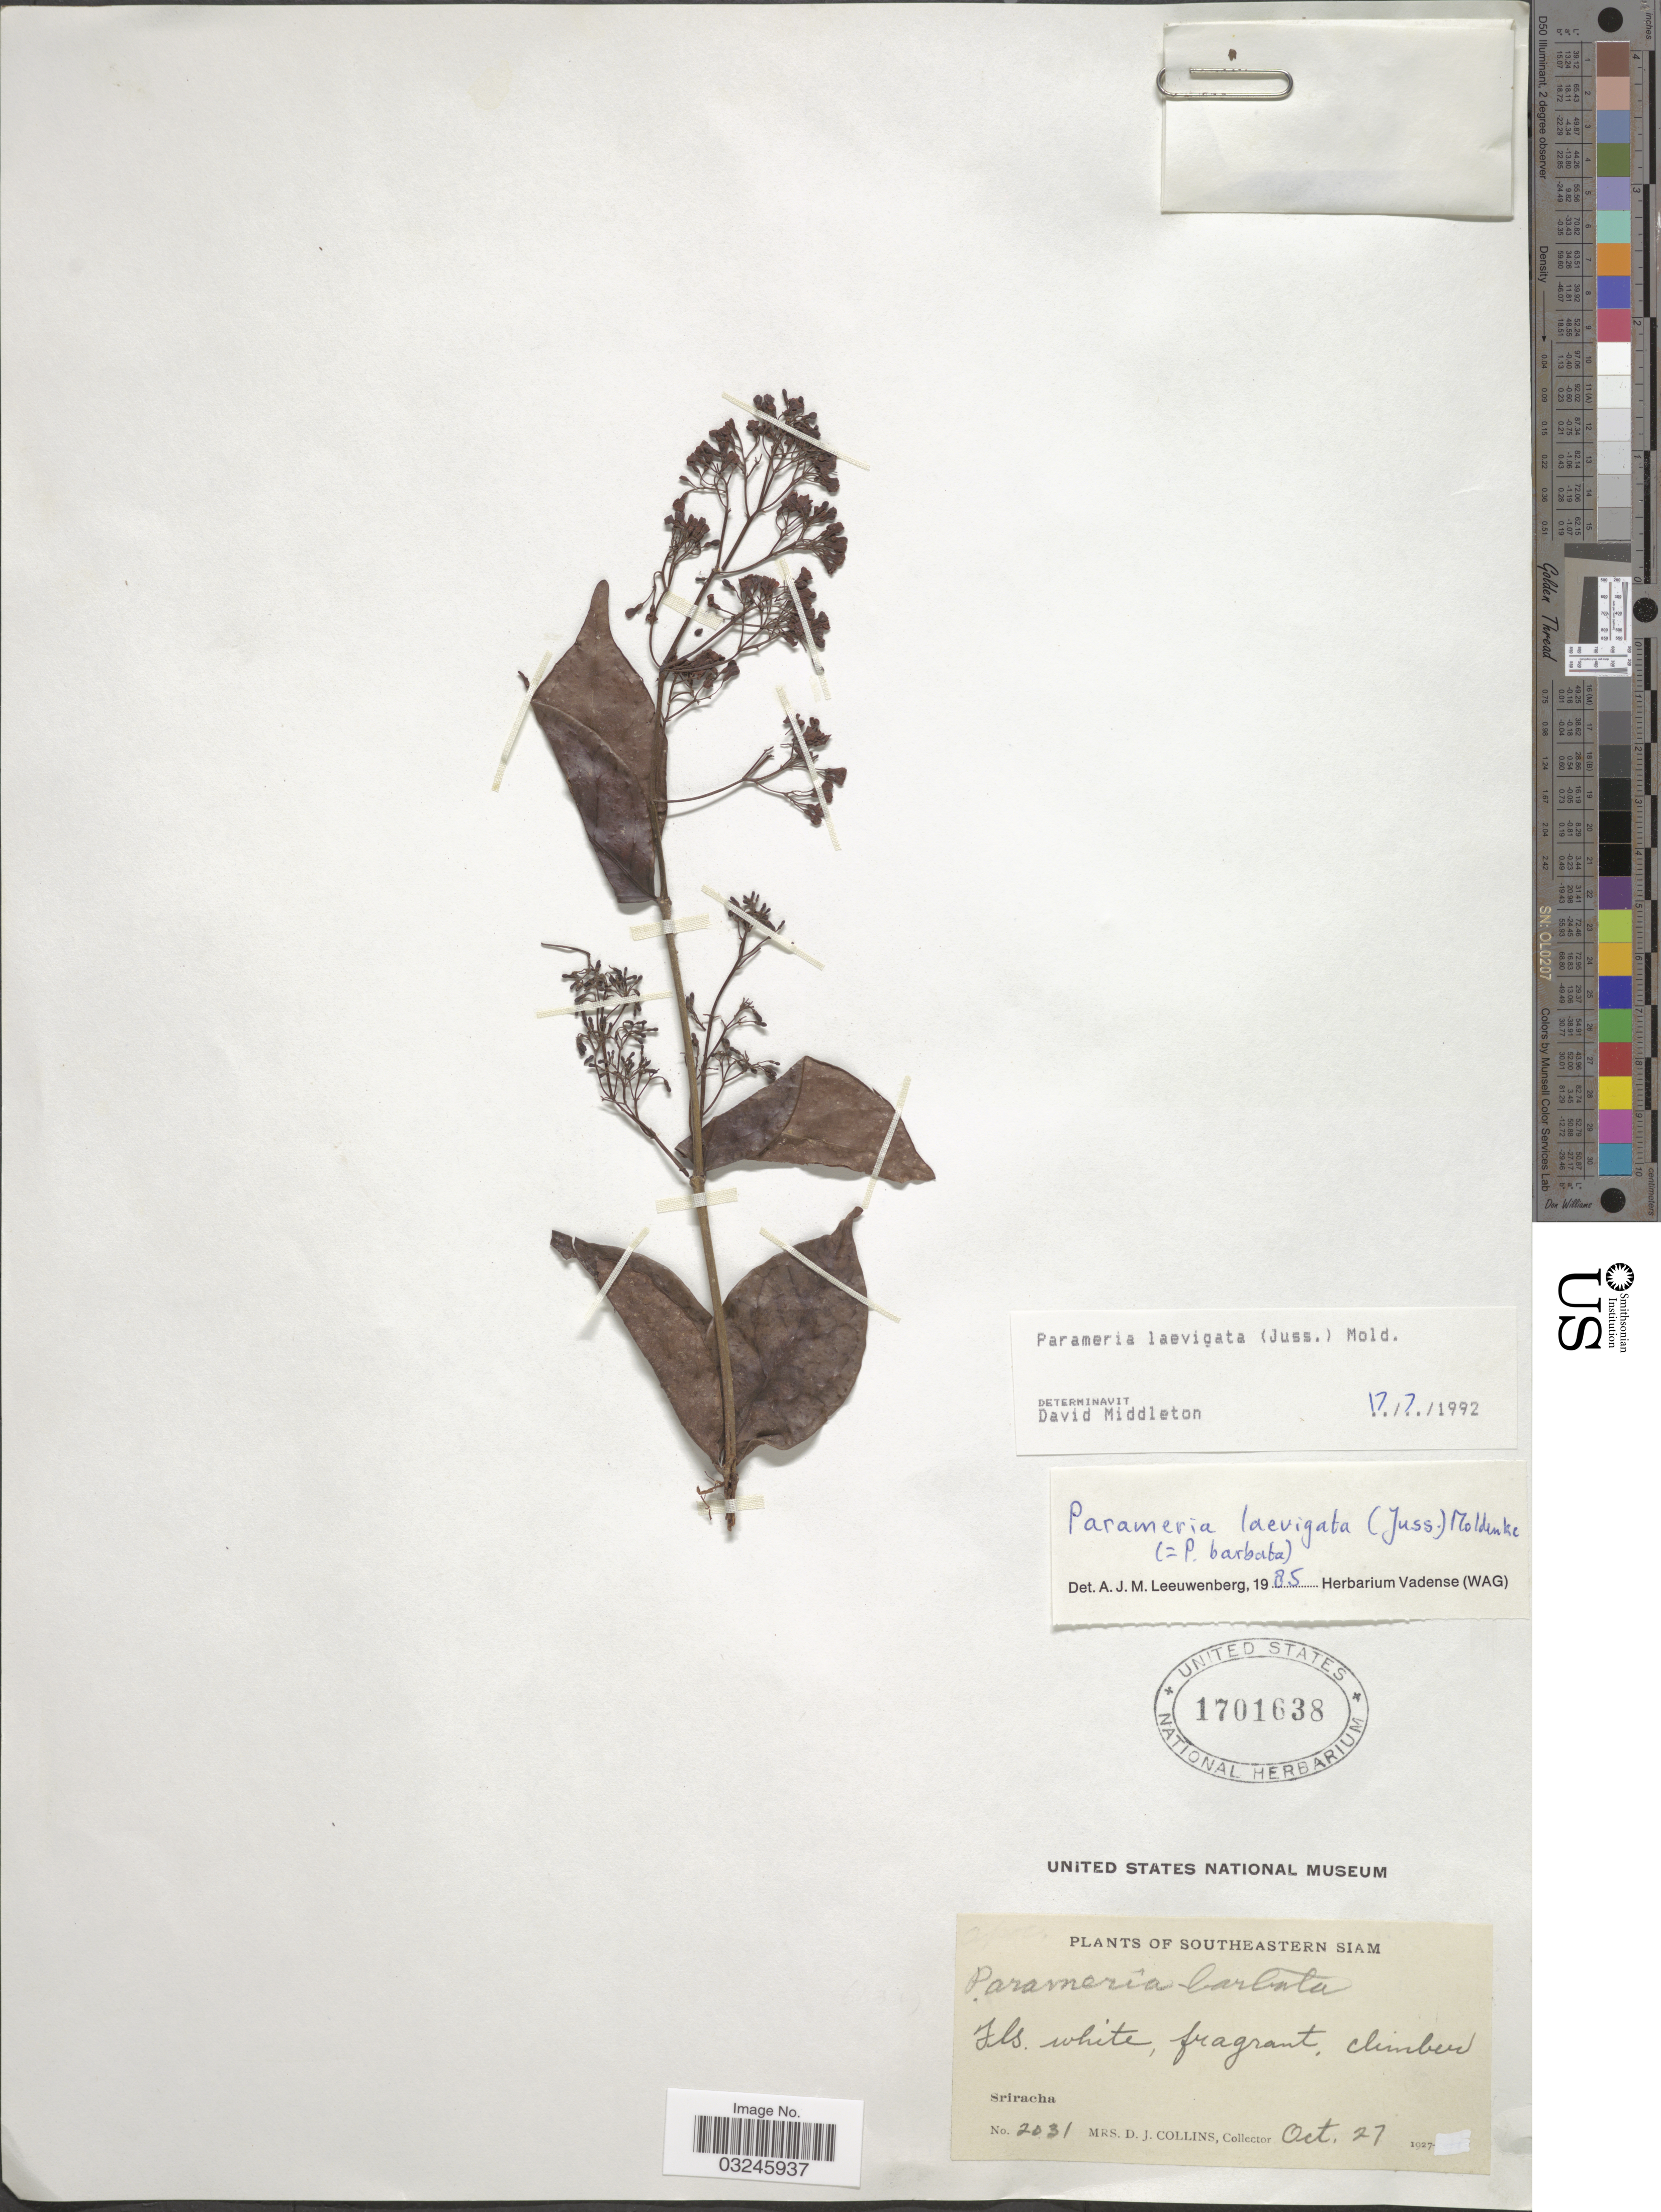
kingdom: Plantae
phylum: Tracheophyta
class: Magnoliopsida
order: Gentianales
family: Apocynaceae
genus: Parameria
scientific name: Parameria laevigata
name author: (Juss.) Moldenke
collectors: Mrs. D. J. Collins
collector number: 2031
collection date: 1927-10-27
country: Thailand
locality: Southeastern Siam, Sriracha.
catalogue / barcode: US 1701638